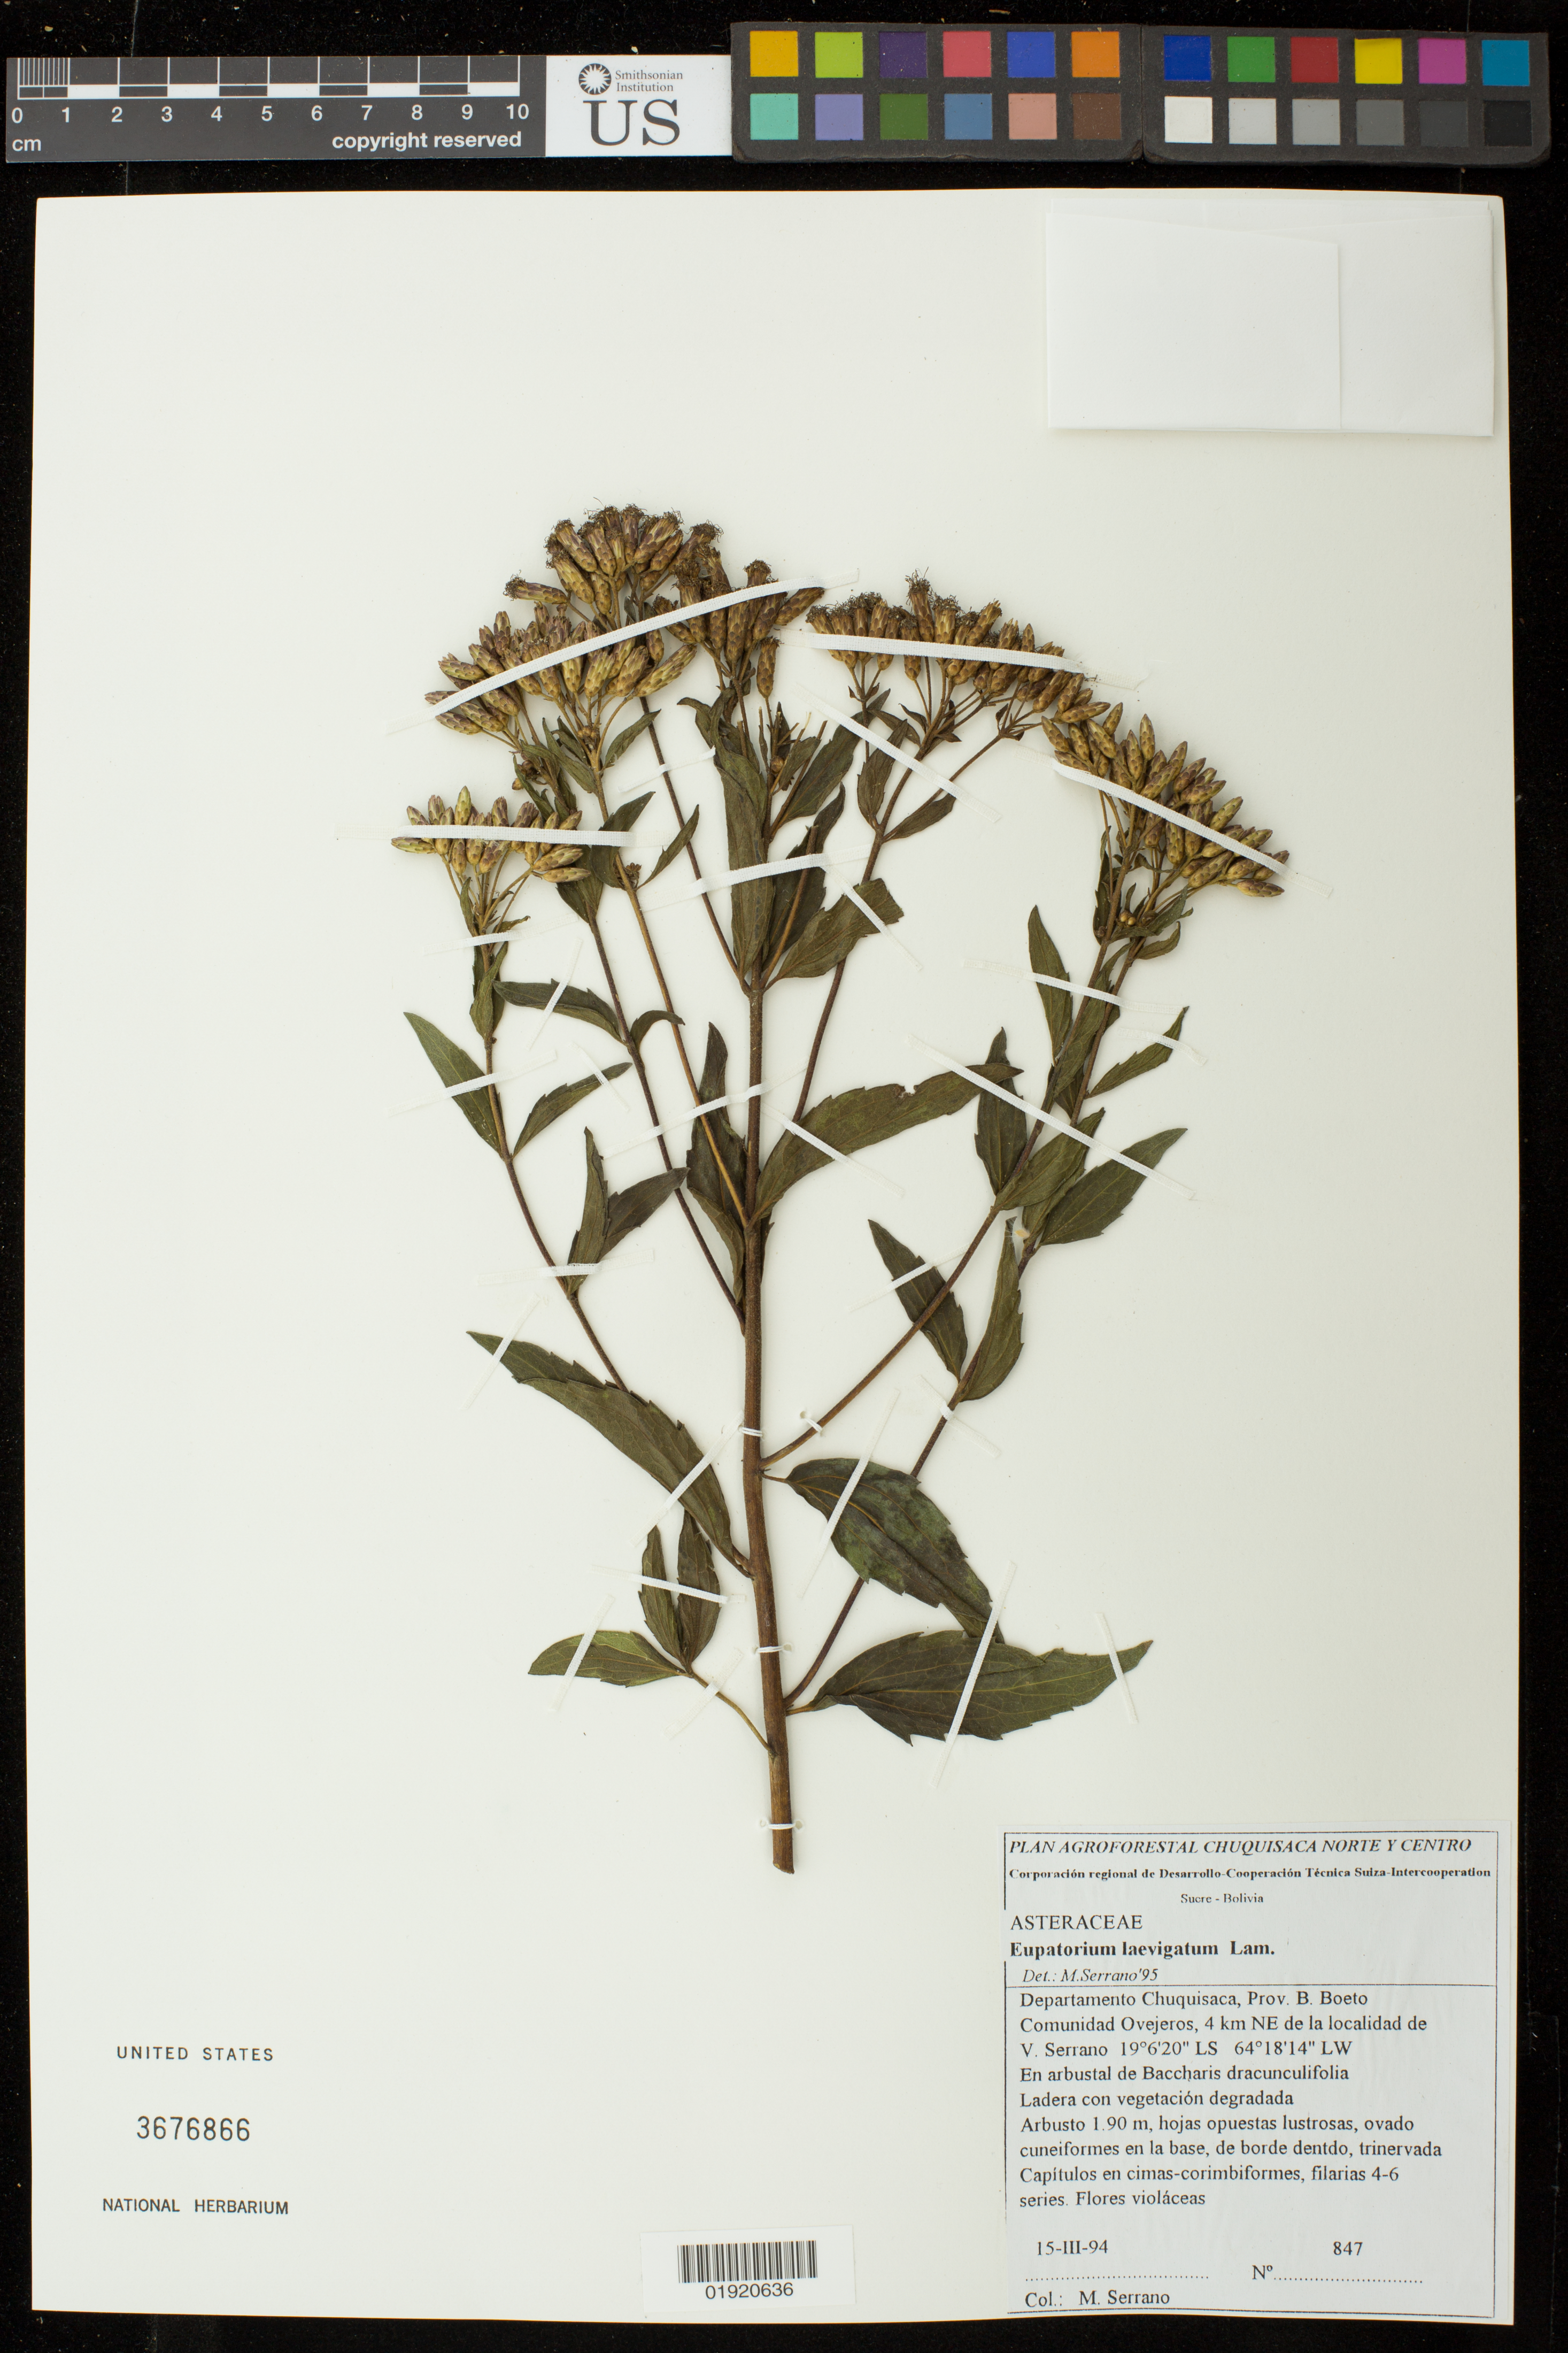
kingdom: Plantae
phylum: Tracheophyta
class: Magnoliopsida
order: Asterales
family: Asteraceae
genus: Eupatorium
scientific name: Eupatorium laevigatum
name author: Lam.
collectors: M. Serrano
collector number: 847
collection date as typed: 15-III-94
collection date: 1994-03-15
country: Bolivia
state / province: Chuquisaca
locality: Departamento Chuquisaca, Prov. B. Boeto. COmunidad Ovejeros, 4 km NE de la localidad de V. Serrano.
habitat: En arbustal de Baccharis dracunculifolia. Ladera con vegetacion degradada.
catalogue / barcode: US 3676866